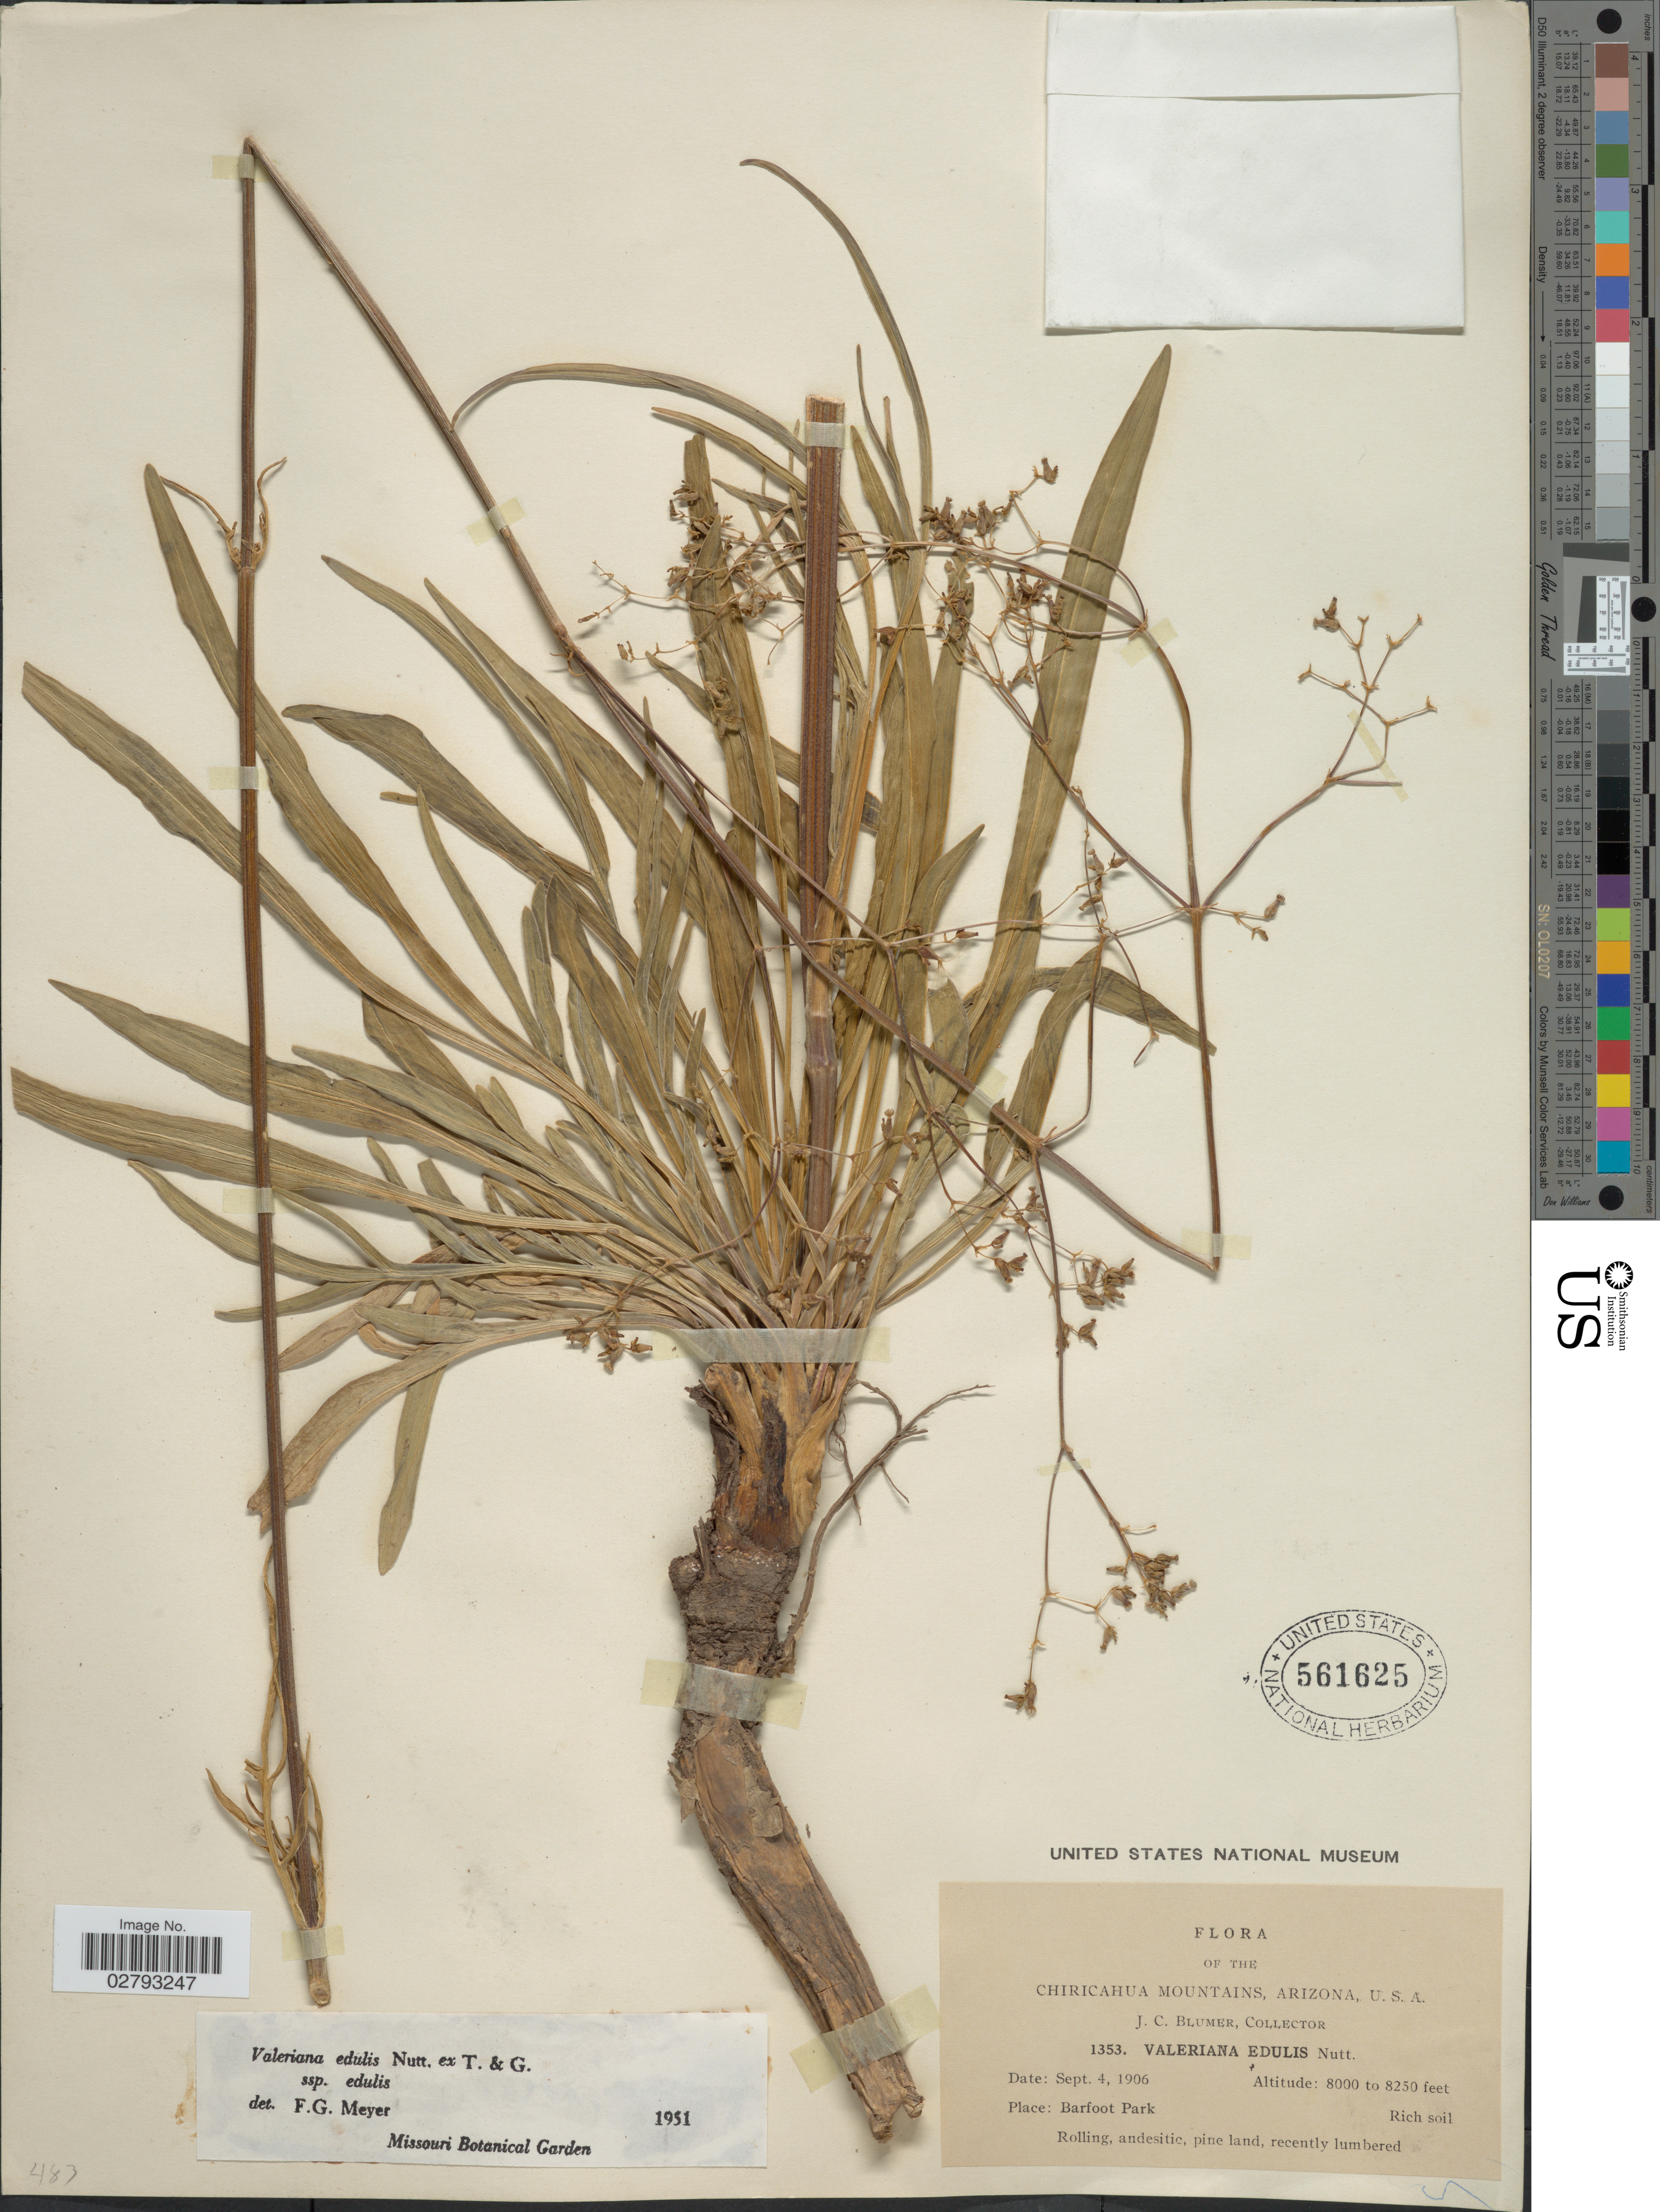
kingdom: Plantae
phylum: Tracheophyta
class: Magnoliopsida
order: Dipsacales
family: Caprifoliaceae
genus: Valeriana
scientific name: Valeriana edulis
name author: Nutt.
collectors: J. C. Blumer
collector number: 1353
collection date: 1906-09-04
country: United States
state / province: Arizona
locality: Chiricahua Mountains, Barfoot Park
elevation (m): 2438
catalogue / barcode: US 561625